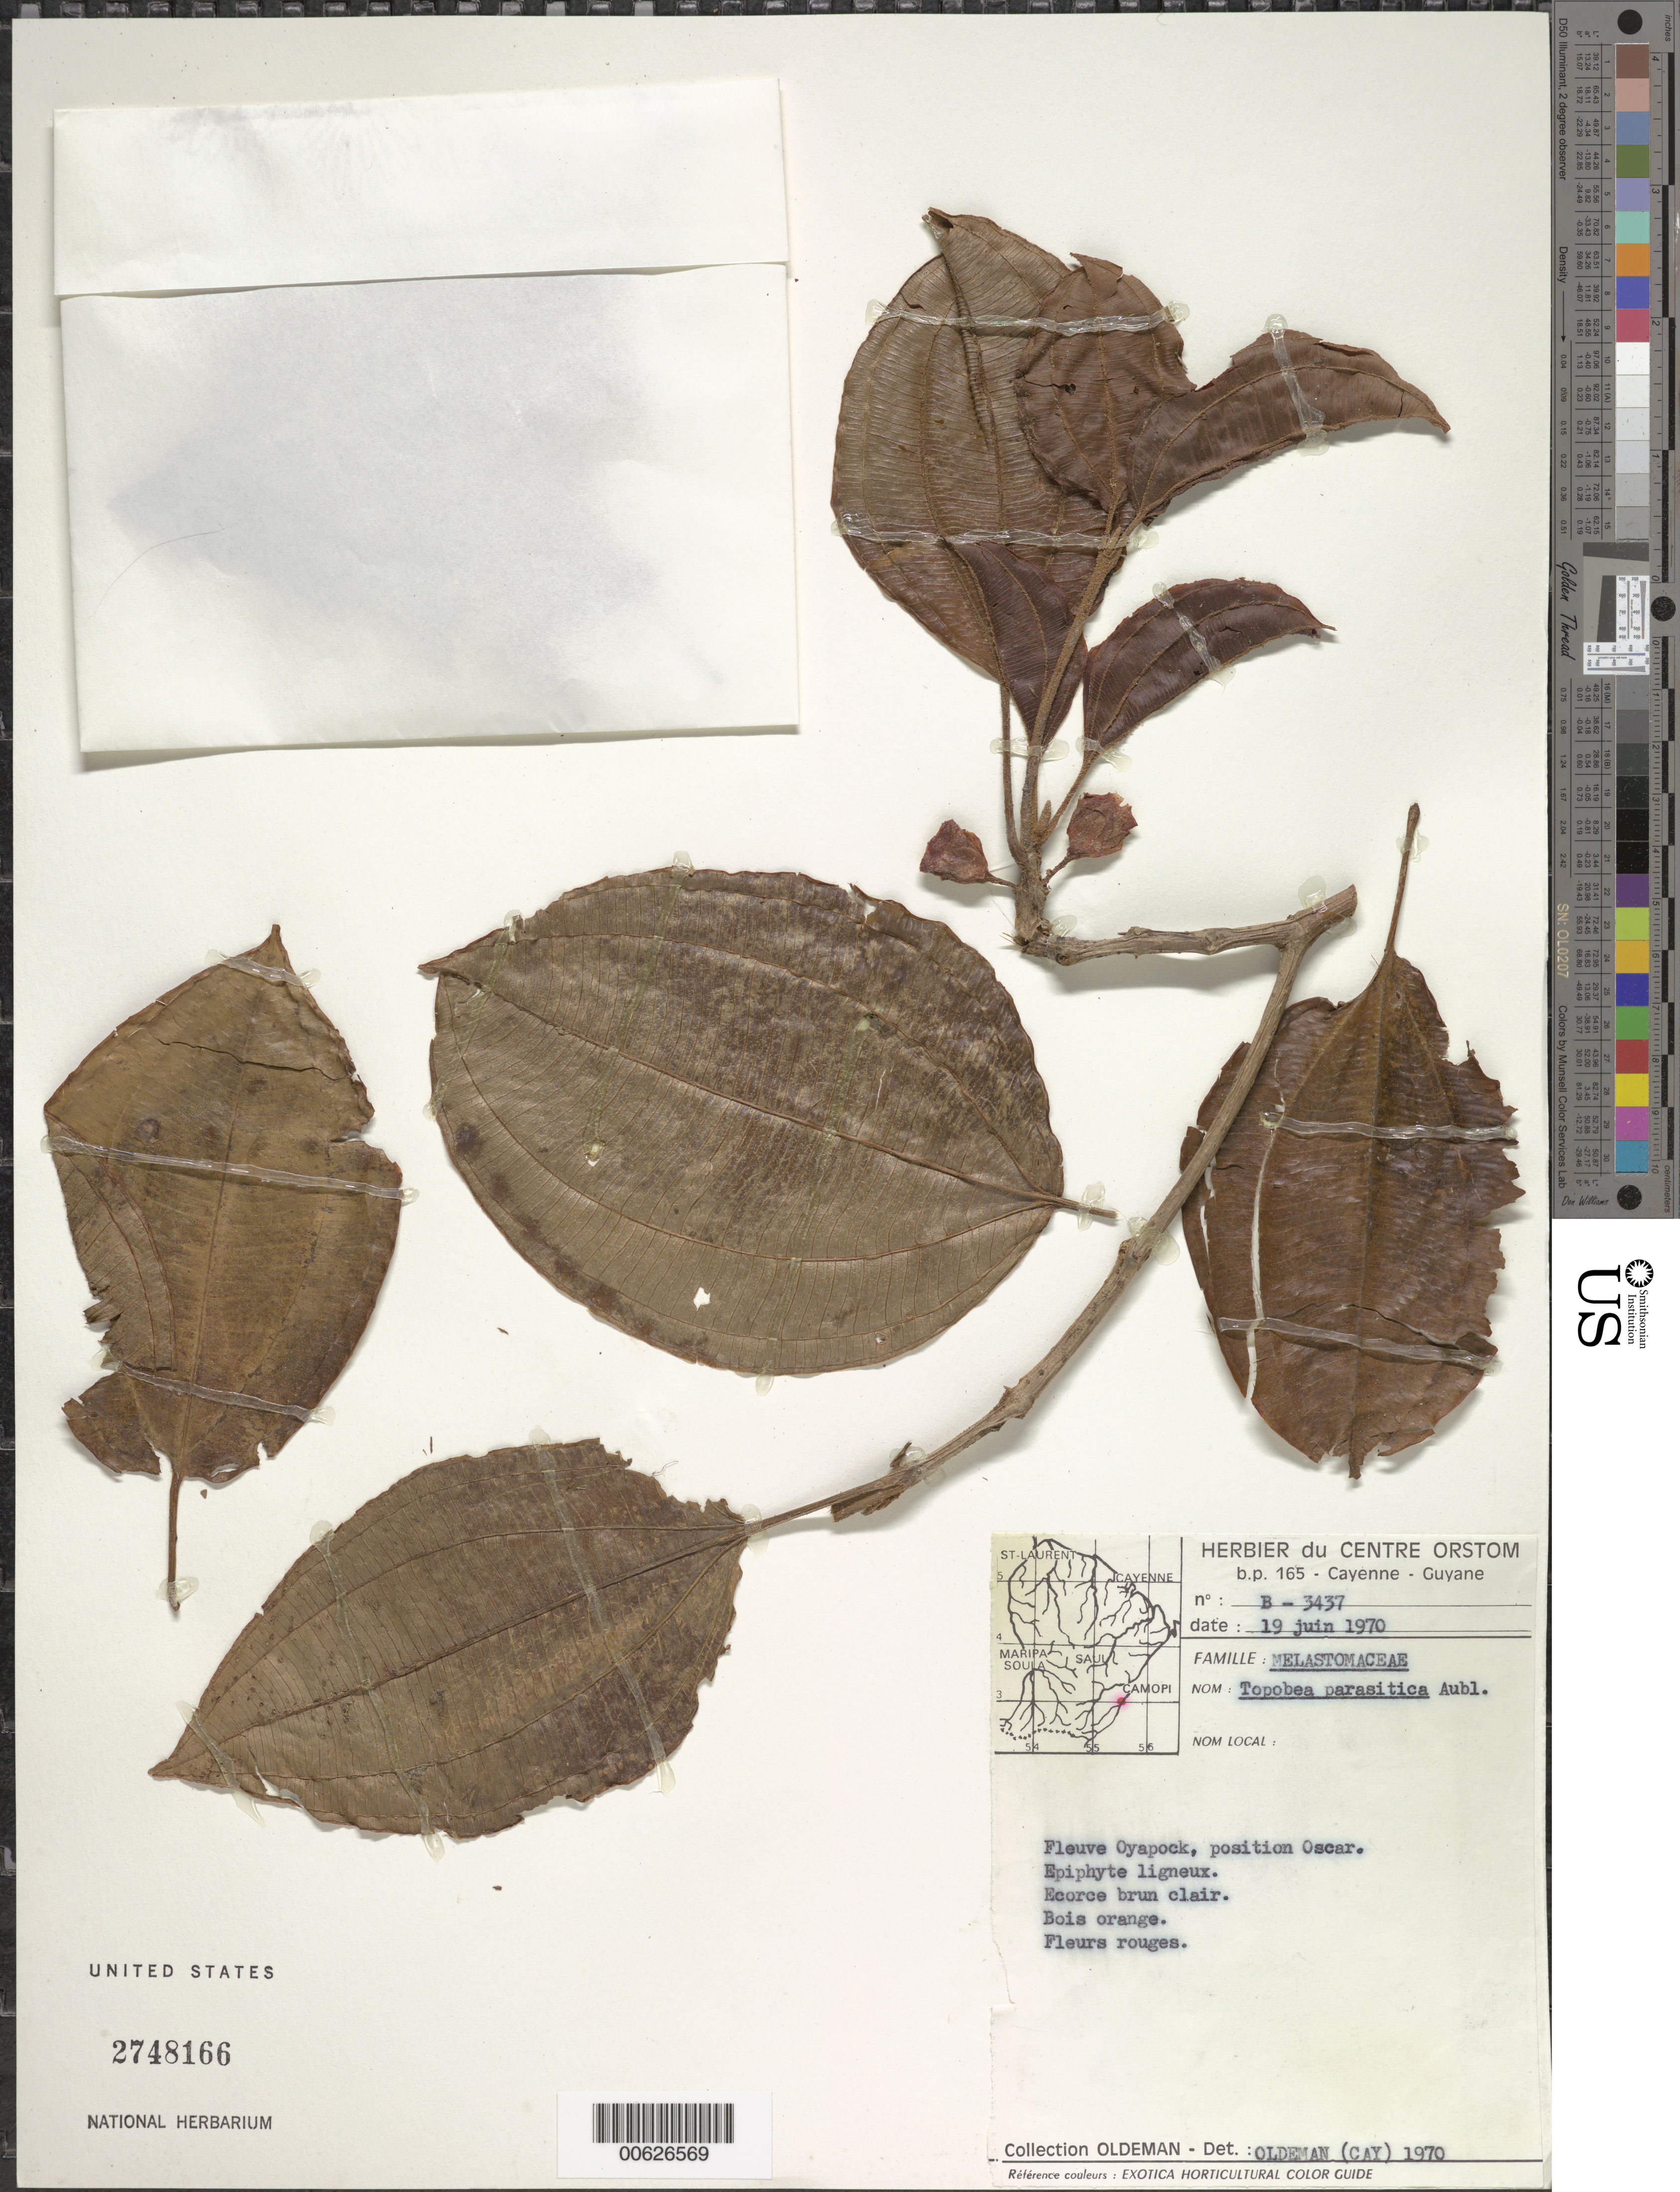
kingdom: Plantae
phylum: Tracheophyta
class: Magnoliopsida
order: Myrtales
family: Melastomataceae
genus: Topobea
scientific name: Topobea parasitica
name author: Aubl.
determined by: Oldeman, R. A. A.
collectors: R. Oldeman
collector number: B 3437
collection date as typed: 19-Jun-70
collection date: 1970-06-19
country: French Guiana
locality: Fleuve Oyapock, position Oscar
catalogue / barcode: US 2748166